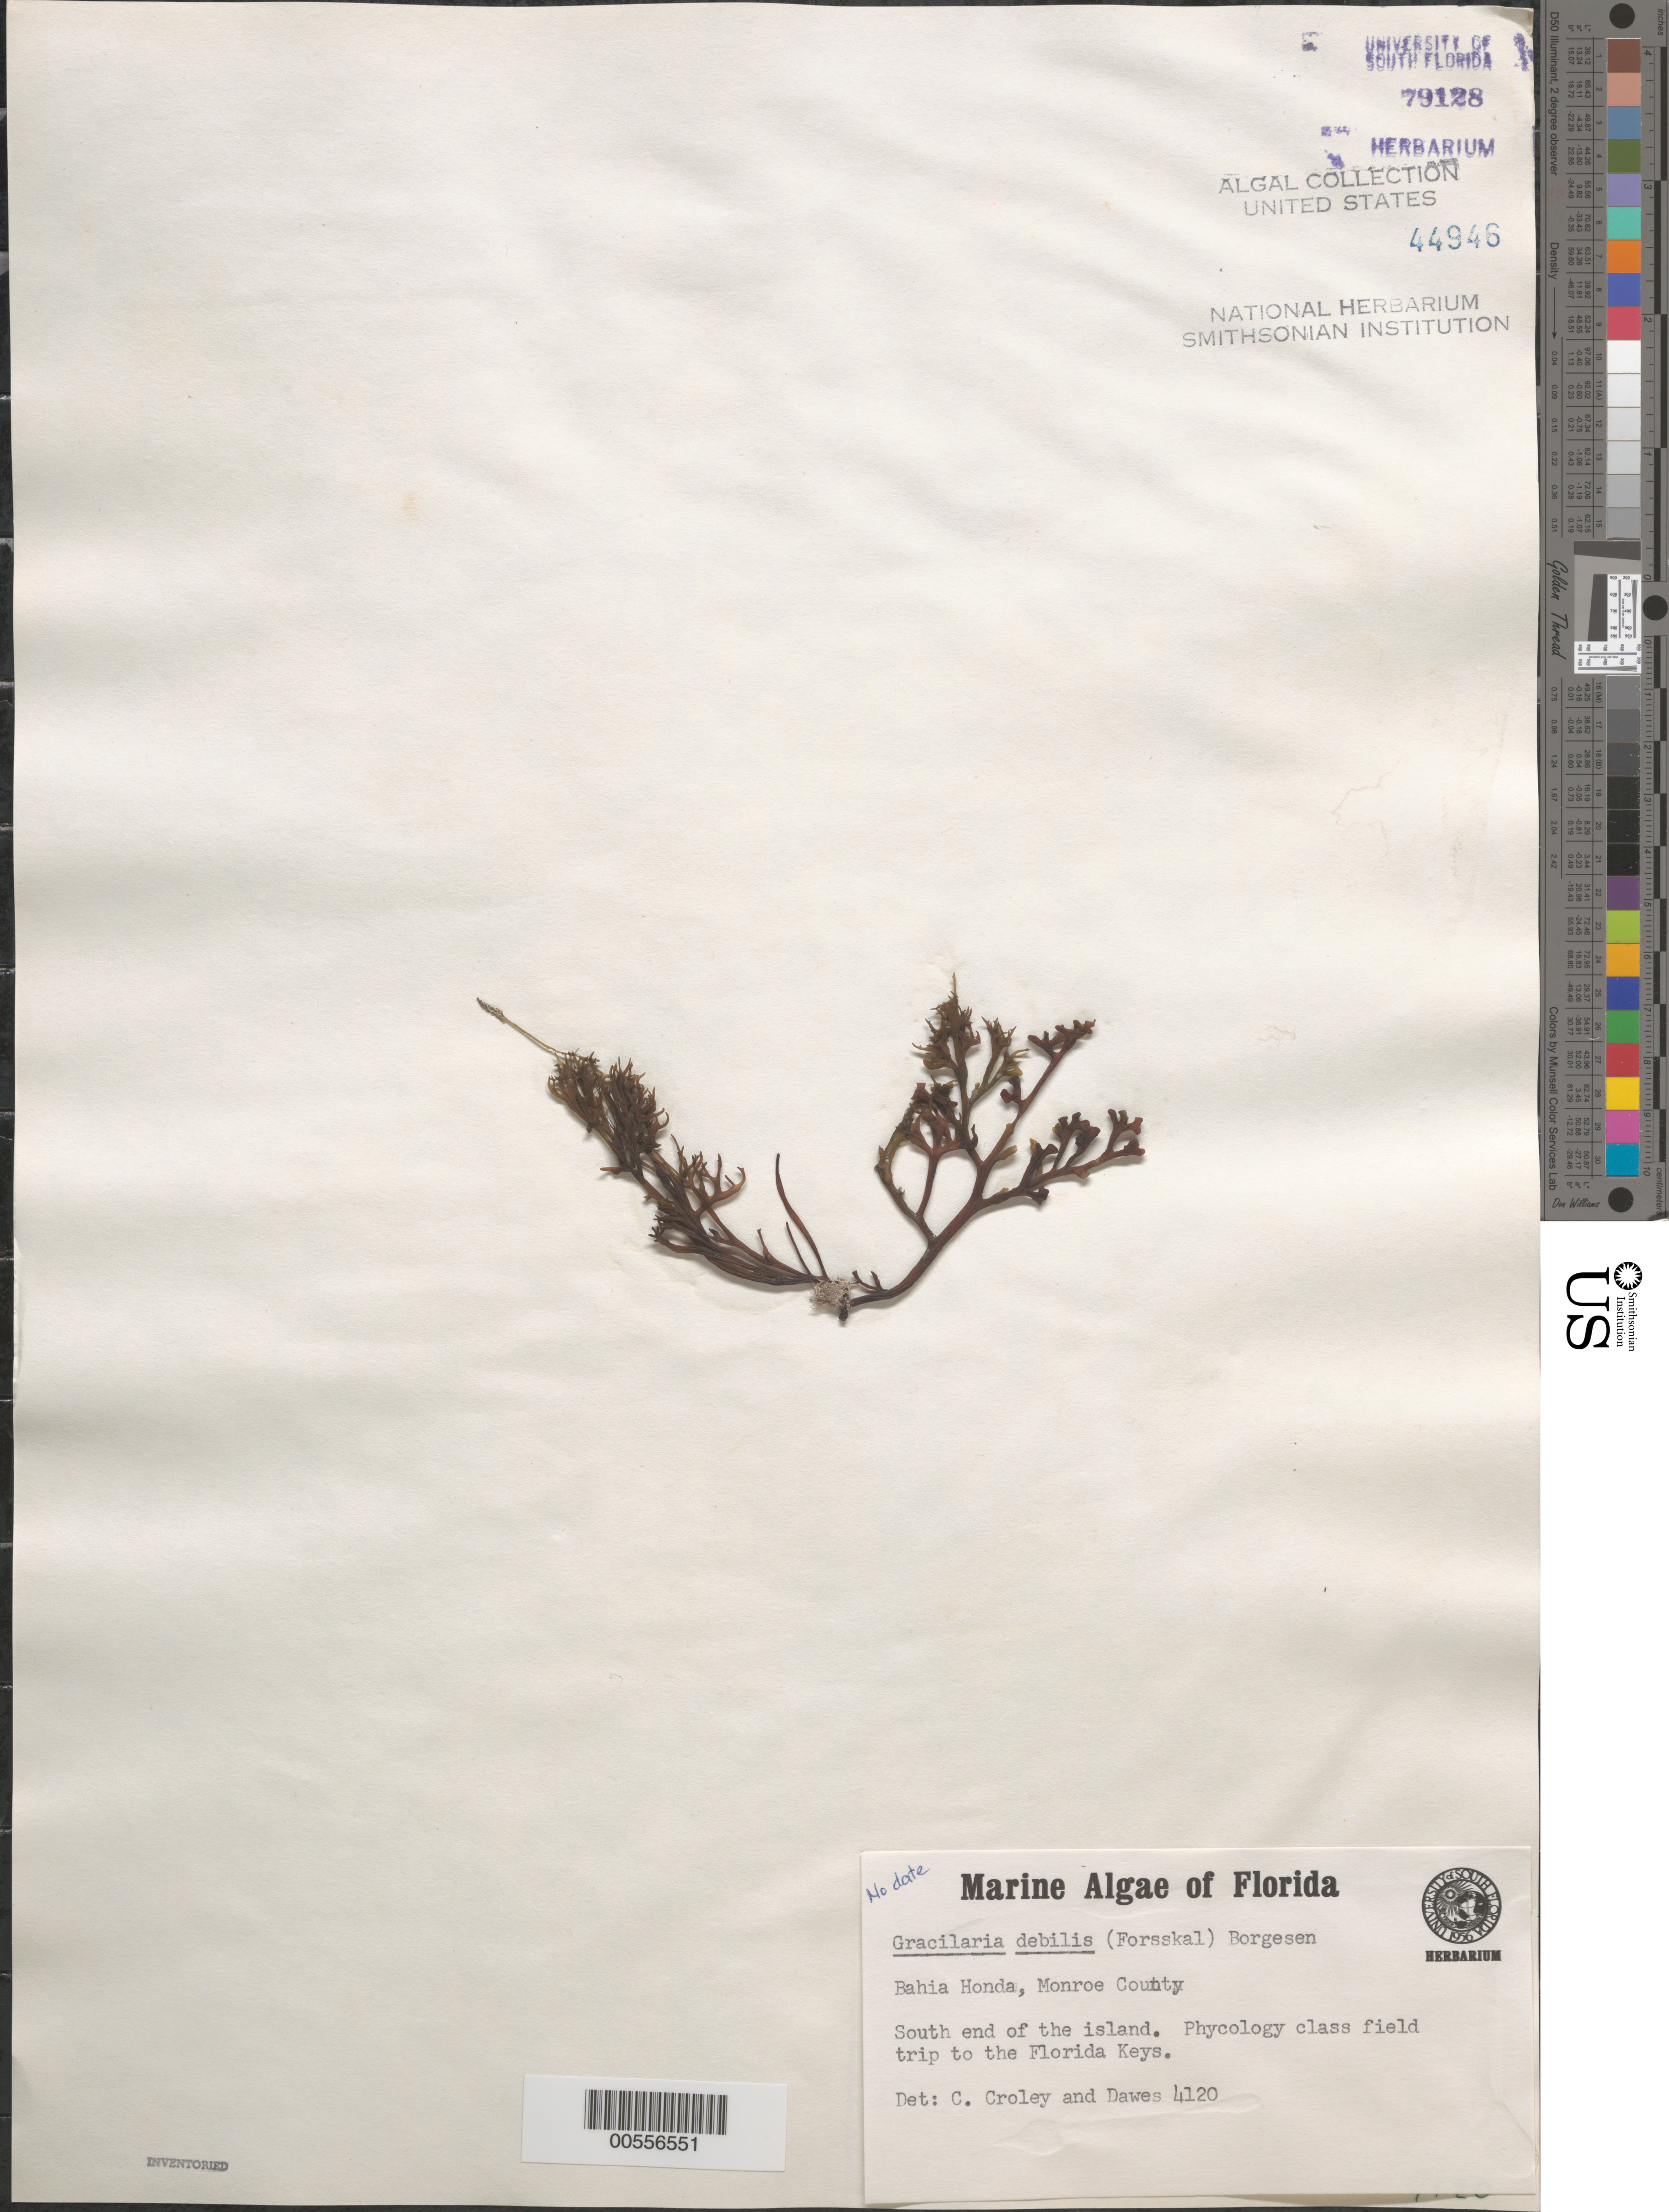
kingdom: Plantae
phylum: Rhodophyta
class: Florideophyceae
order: Gracilariales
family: Gracilariaceae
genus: Gracilaria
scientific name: Gracilaria debilis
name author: (Forssk.) Børgesen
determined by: Croley, F. C.; Dawes, C. J.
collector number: CJD 4120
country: United States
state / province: Florida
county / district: Monroe County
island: Bahia Honda Key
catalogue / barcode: US 44946